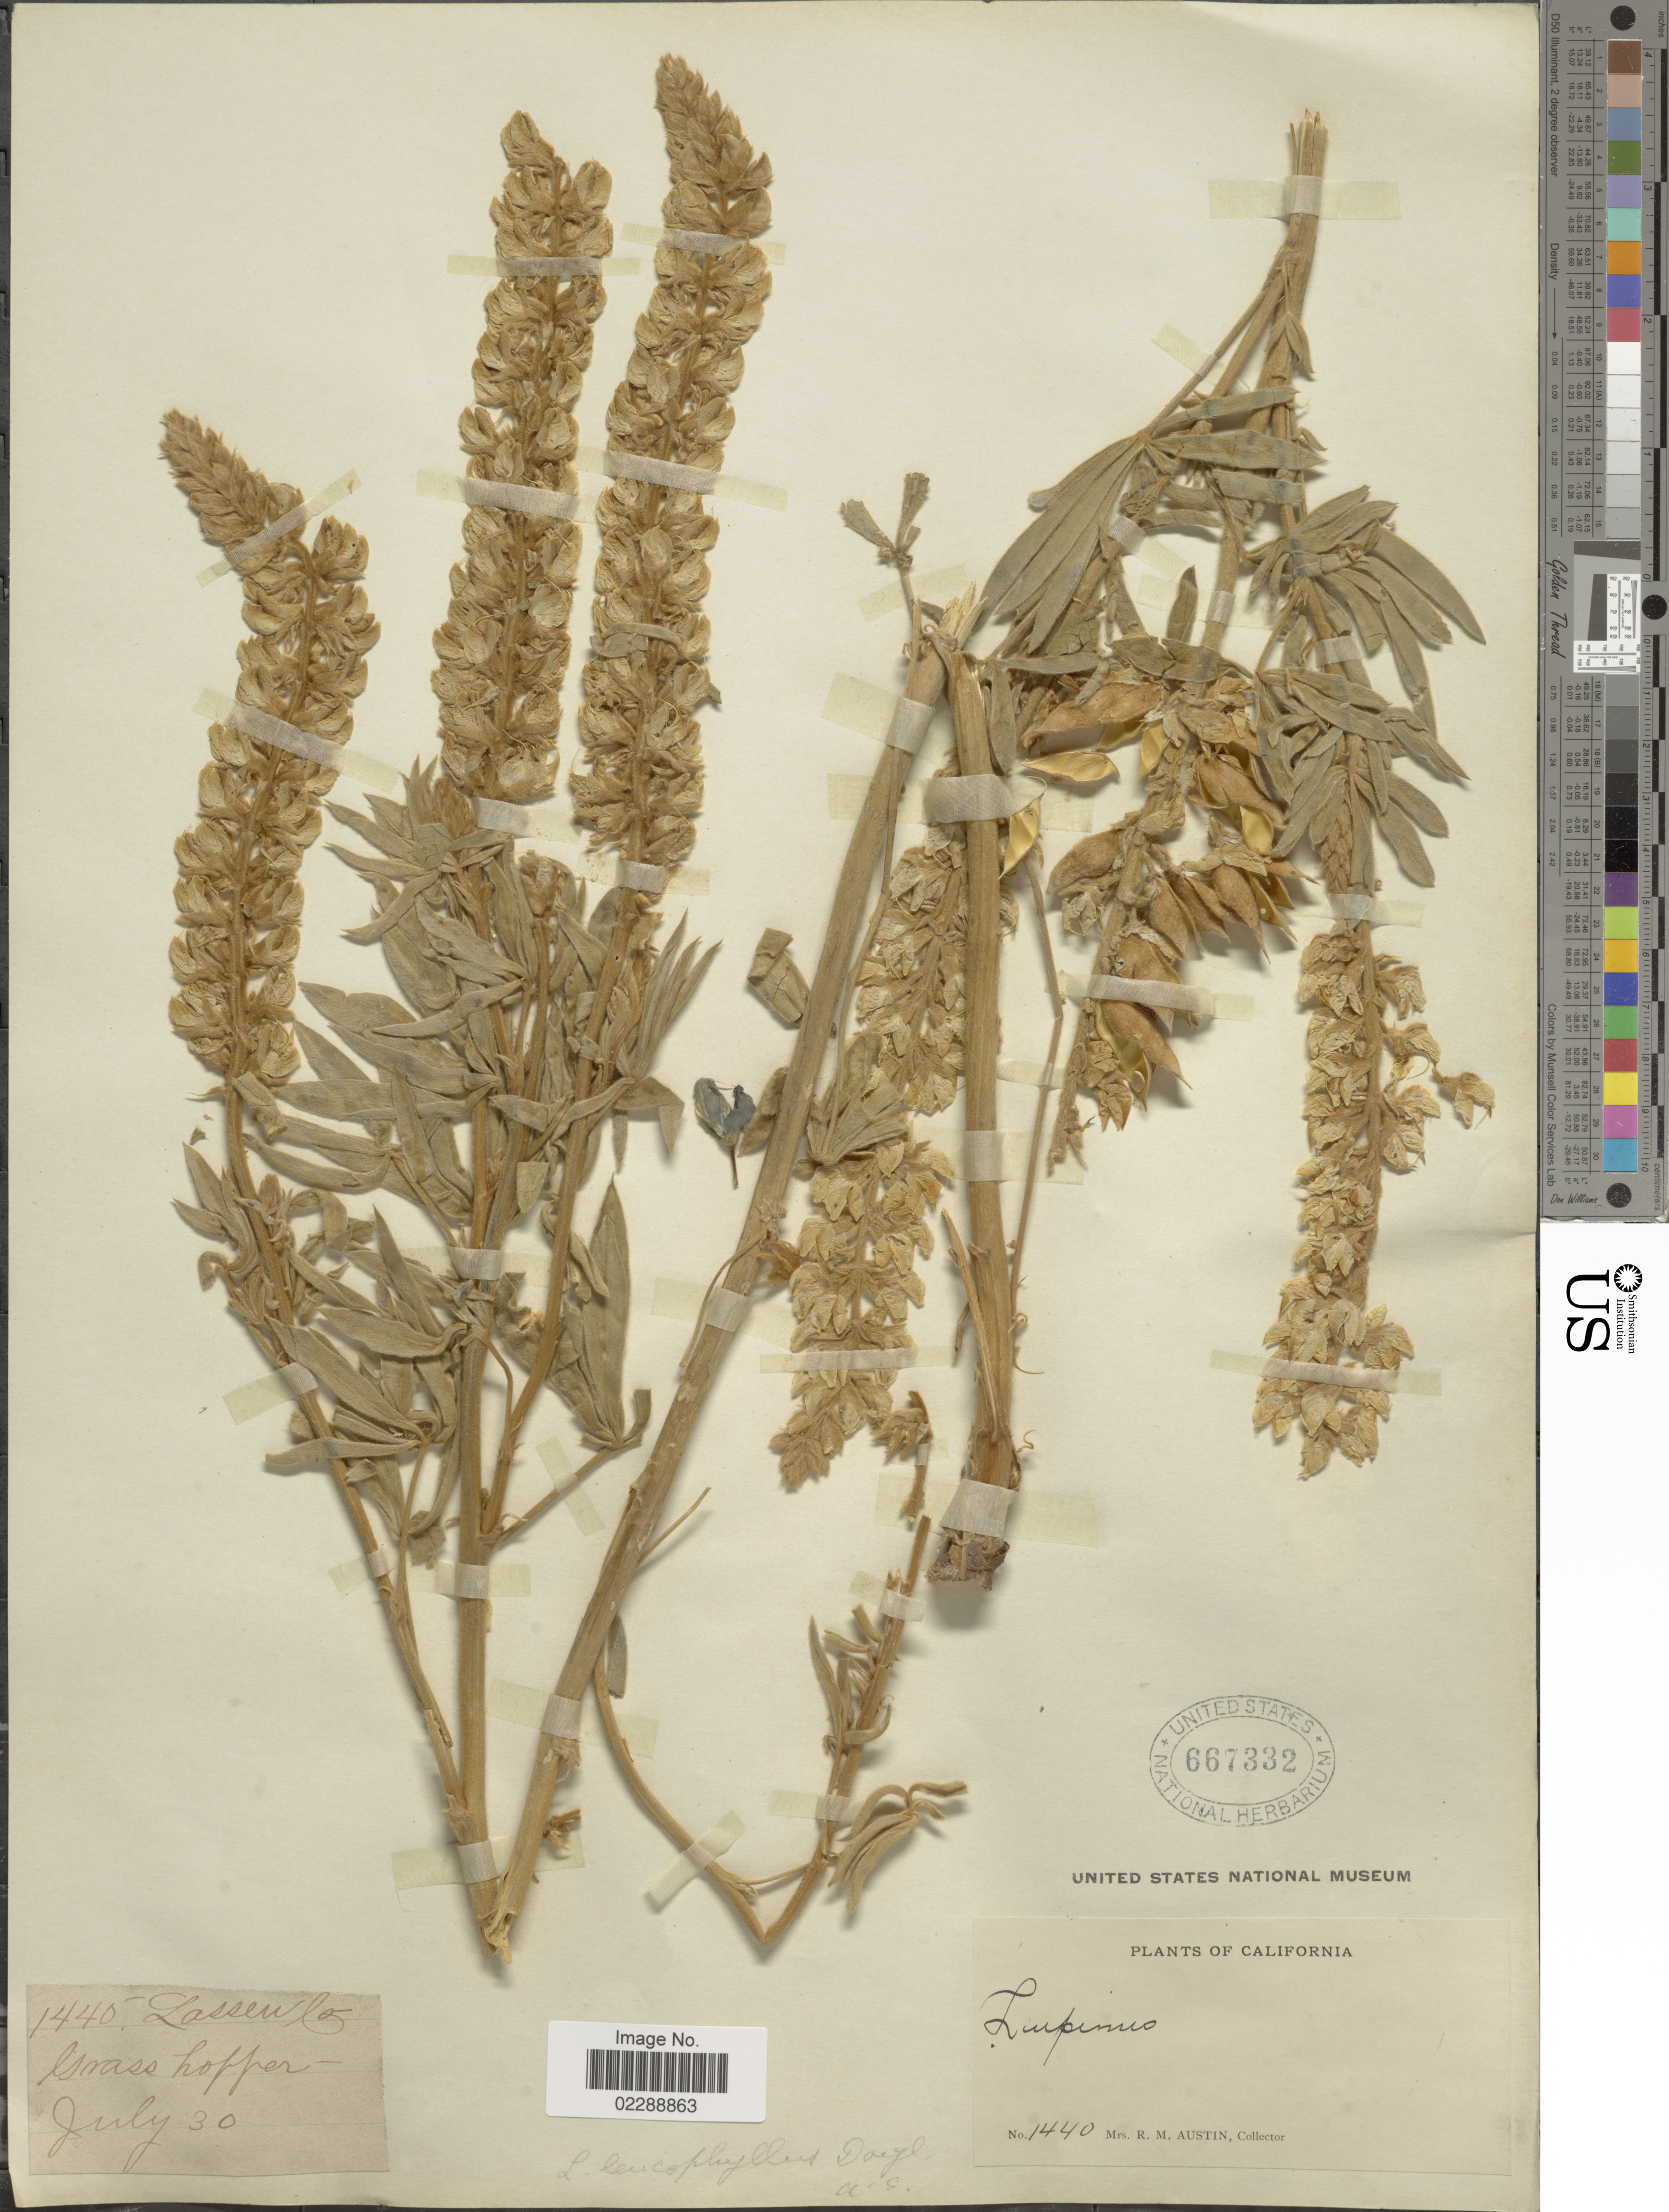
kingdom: Plantae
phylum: Tracheophyta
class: Magnoliopsida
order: Fabales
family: Fabaceae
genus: Lupinus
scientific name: Lupinus sp.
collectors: R. Austin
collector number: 1440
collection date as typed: Transcribed d/m/y: /7/30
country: United States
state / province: California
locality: Lassen of Grasshopper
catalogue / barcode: US 667332